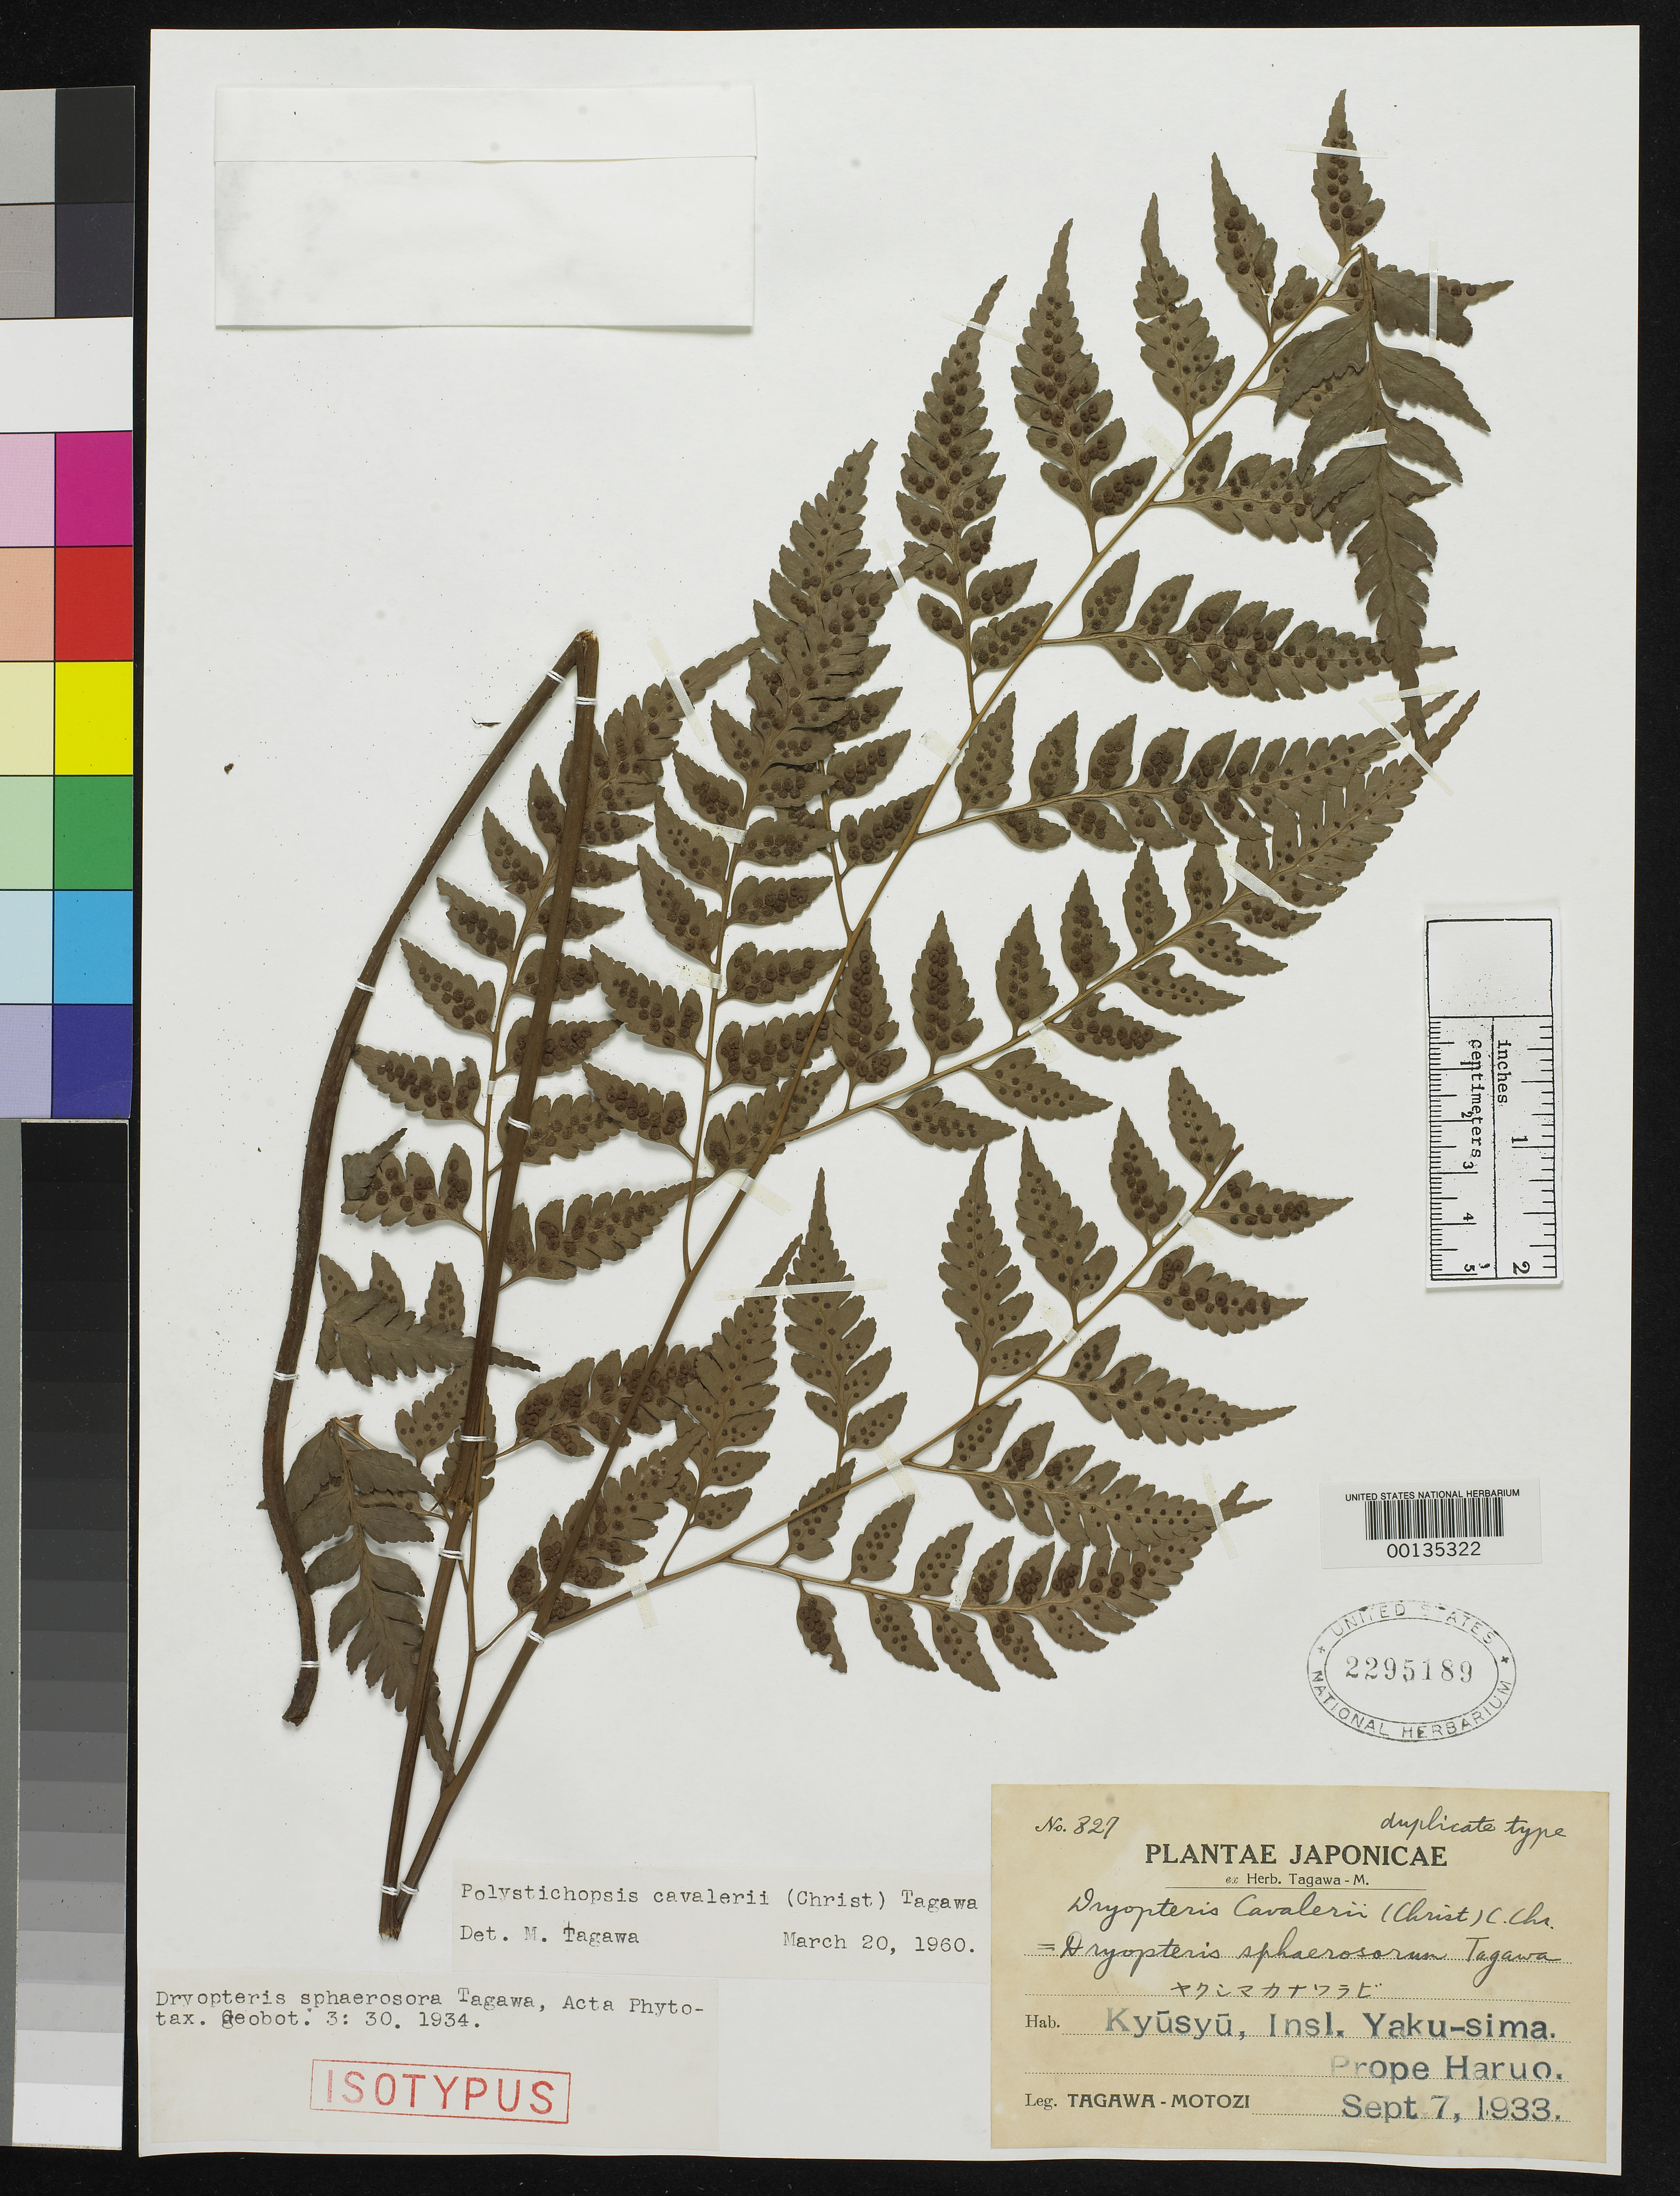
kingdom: Plantae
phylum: Tracheophyta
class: Polypodiopsida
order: Polypodiales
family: Dryopteridaceae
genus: Dryopteris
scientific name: Dryopteris sphaerosora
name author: Tagawa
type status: Isotype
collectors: M. Tagawa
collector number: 827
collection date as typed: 07 Sep 1933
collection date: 1933-09-07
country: Japan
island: Honshu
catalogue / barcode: US 2295189